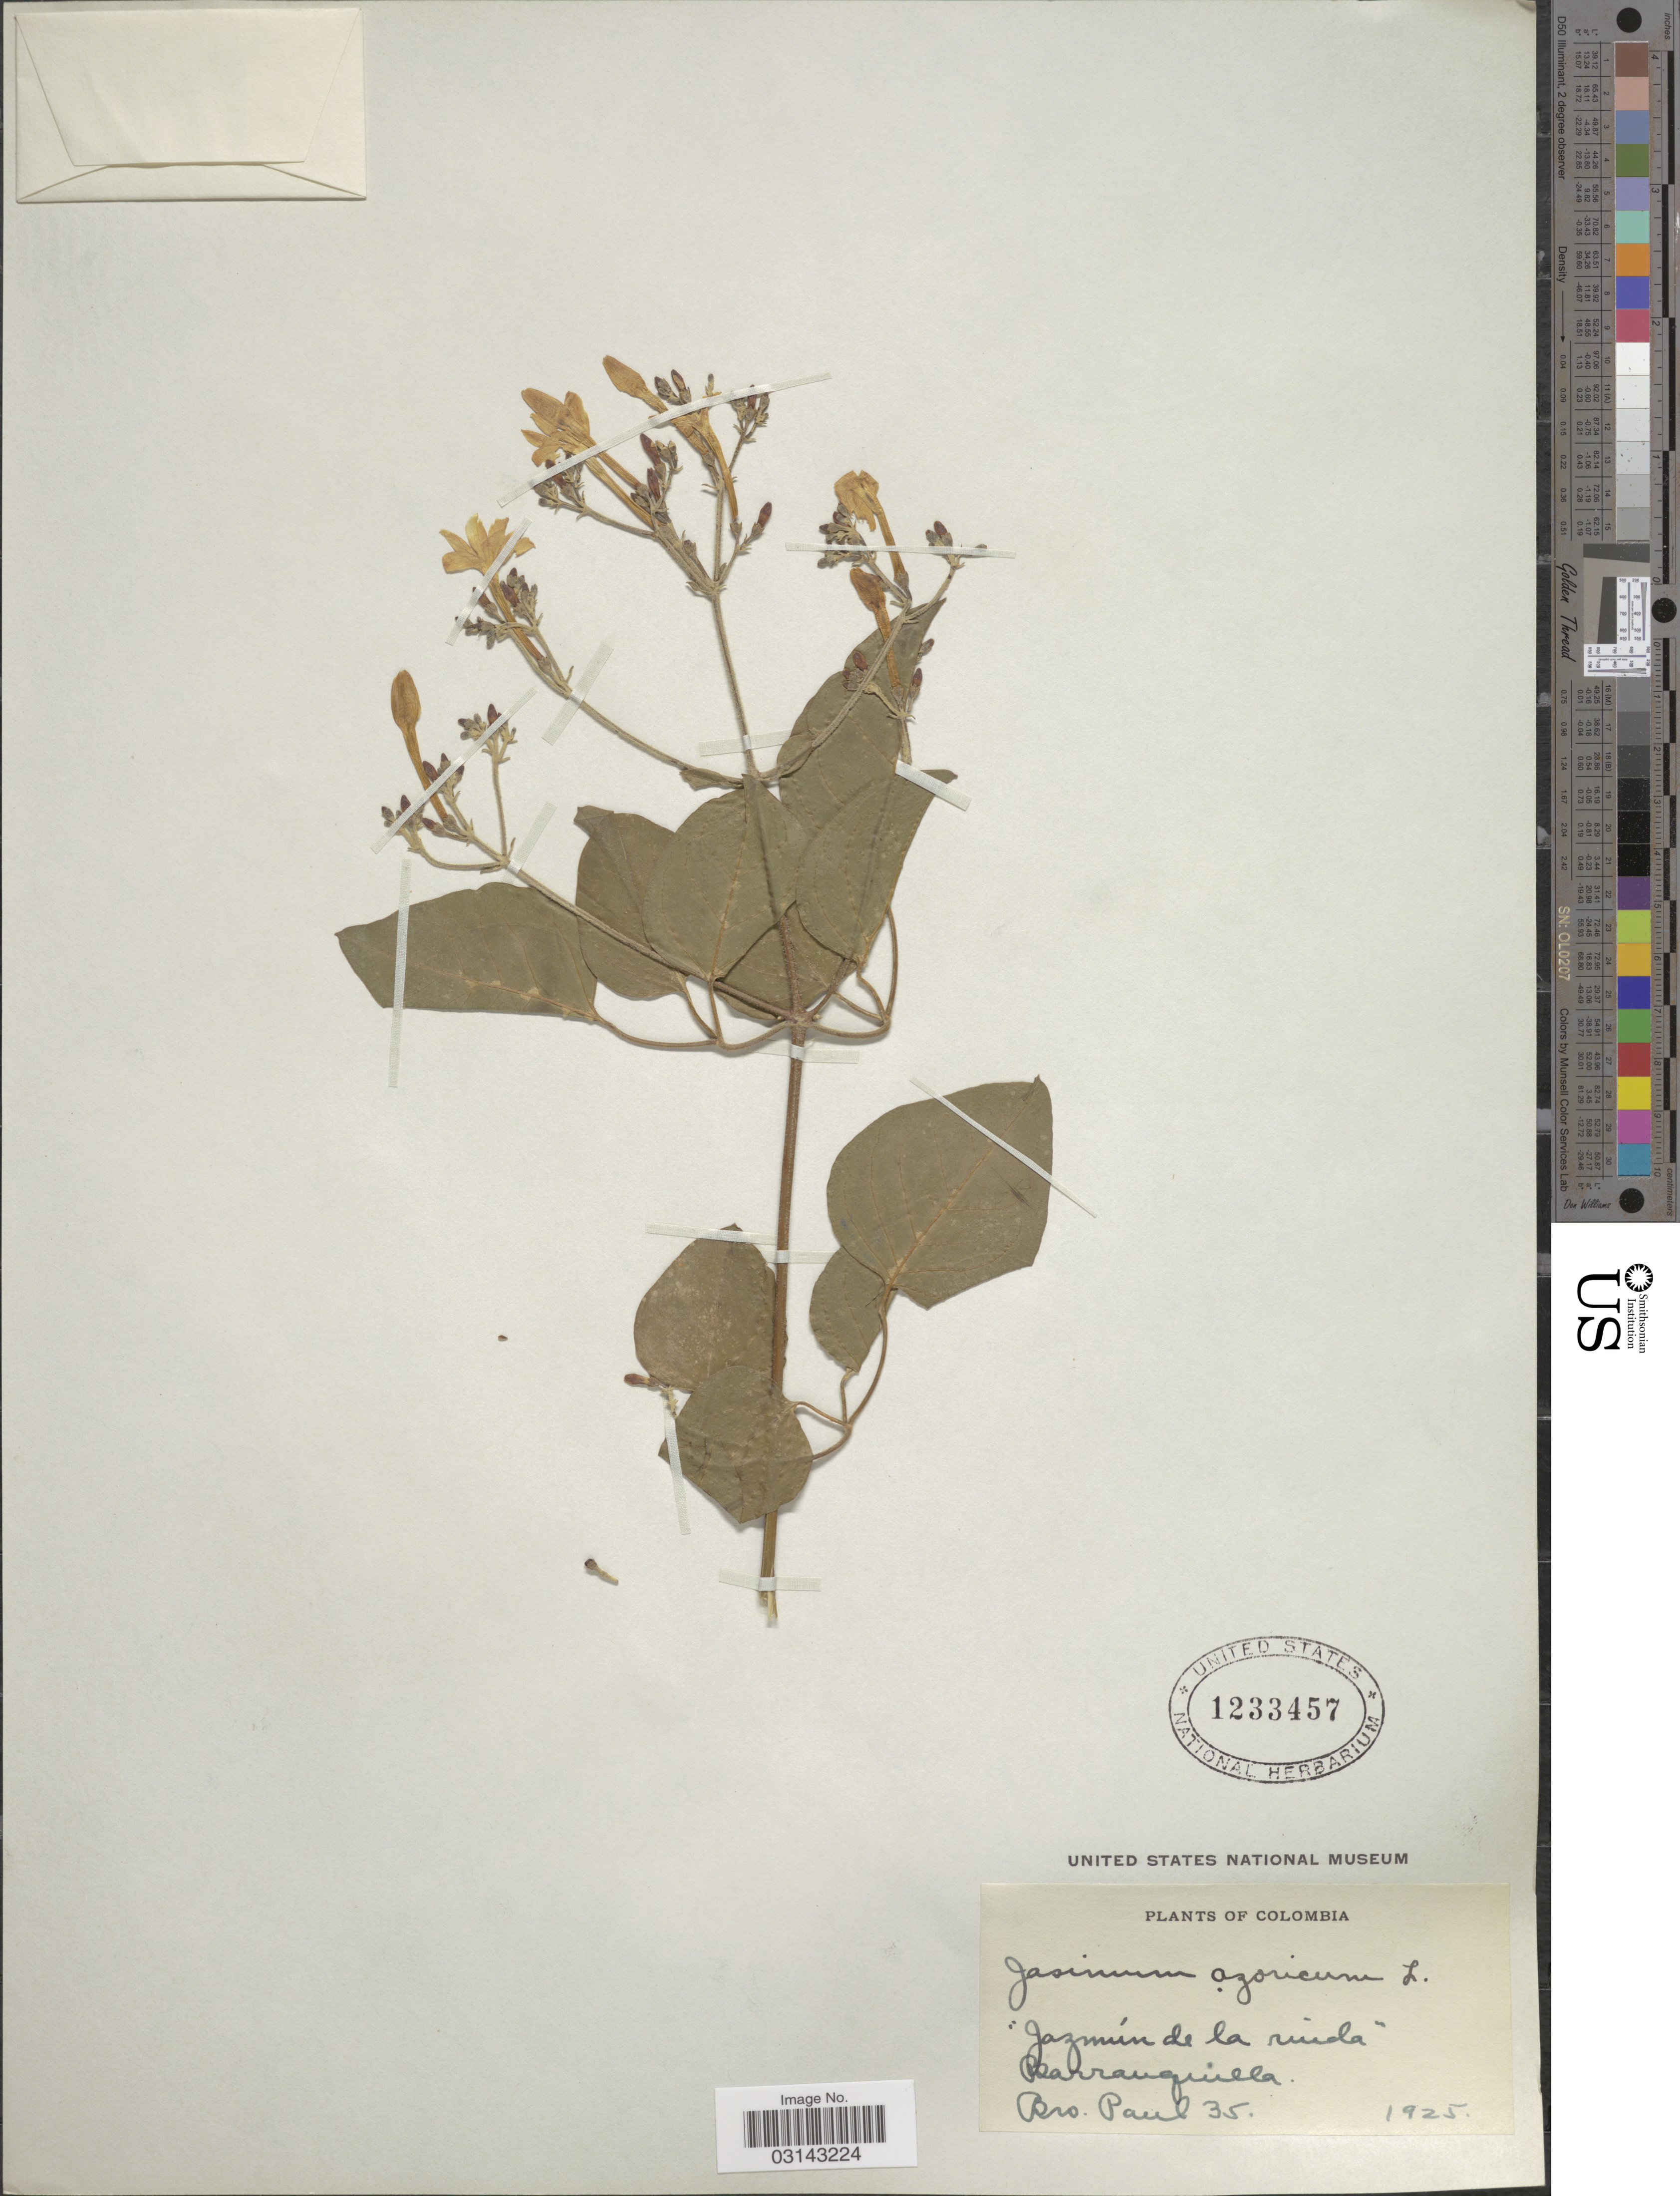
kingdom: Plantae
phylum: Tracheophyta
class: Magnoliopsida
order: Lamiales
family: Oleaceae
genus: Jasminum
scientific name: Jasminum fluminense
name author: Vell.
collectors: B. Paul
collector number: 35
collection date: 1925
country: Colombia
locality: Barranquilla.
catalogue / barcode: US 1233457